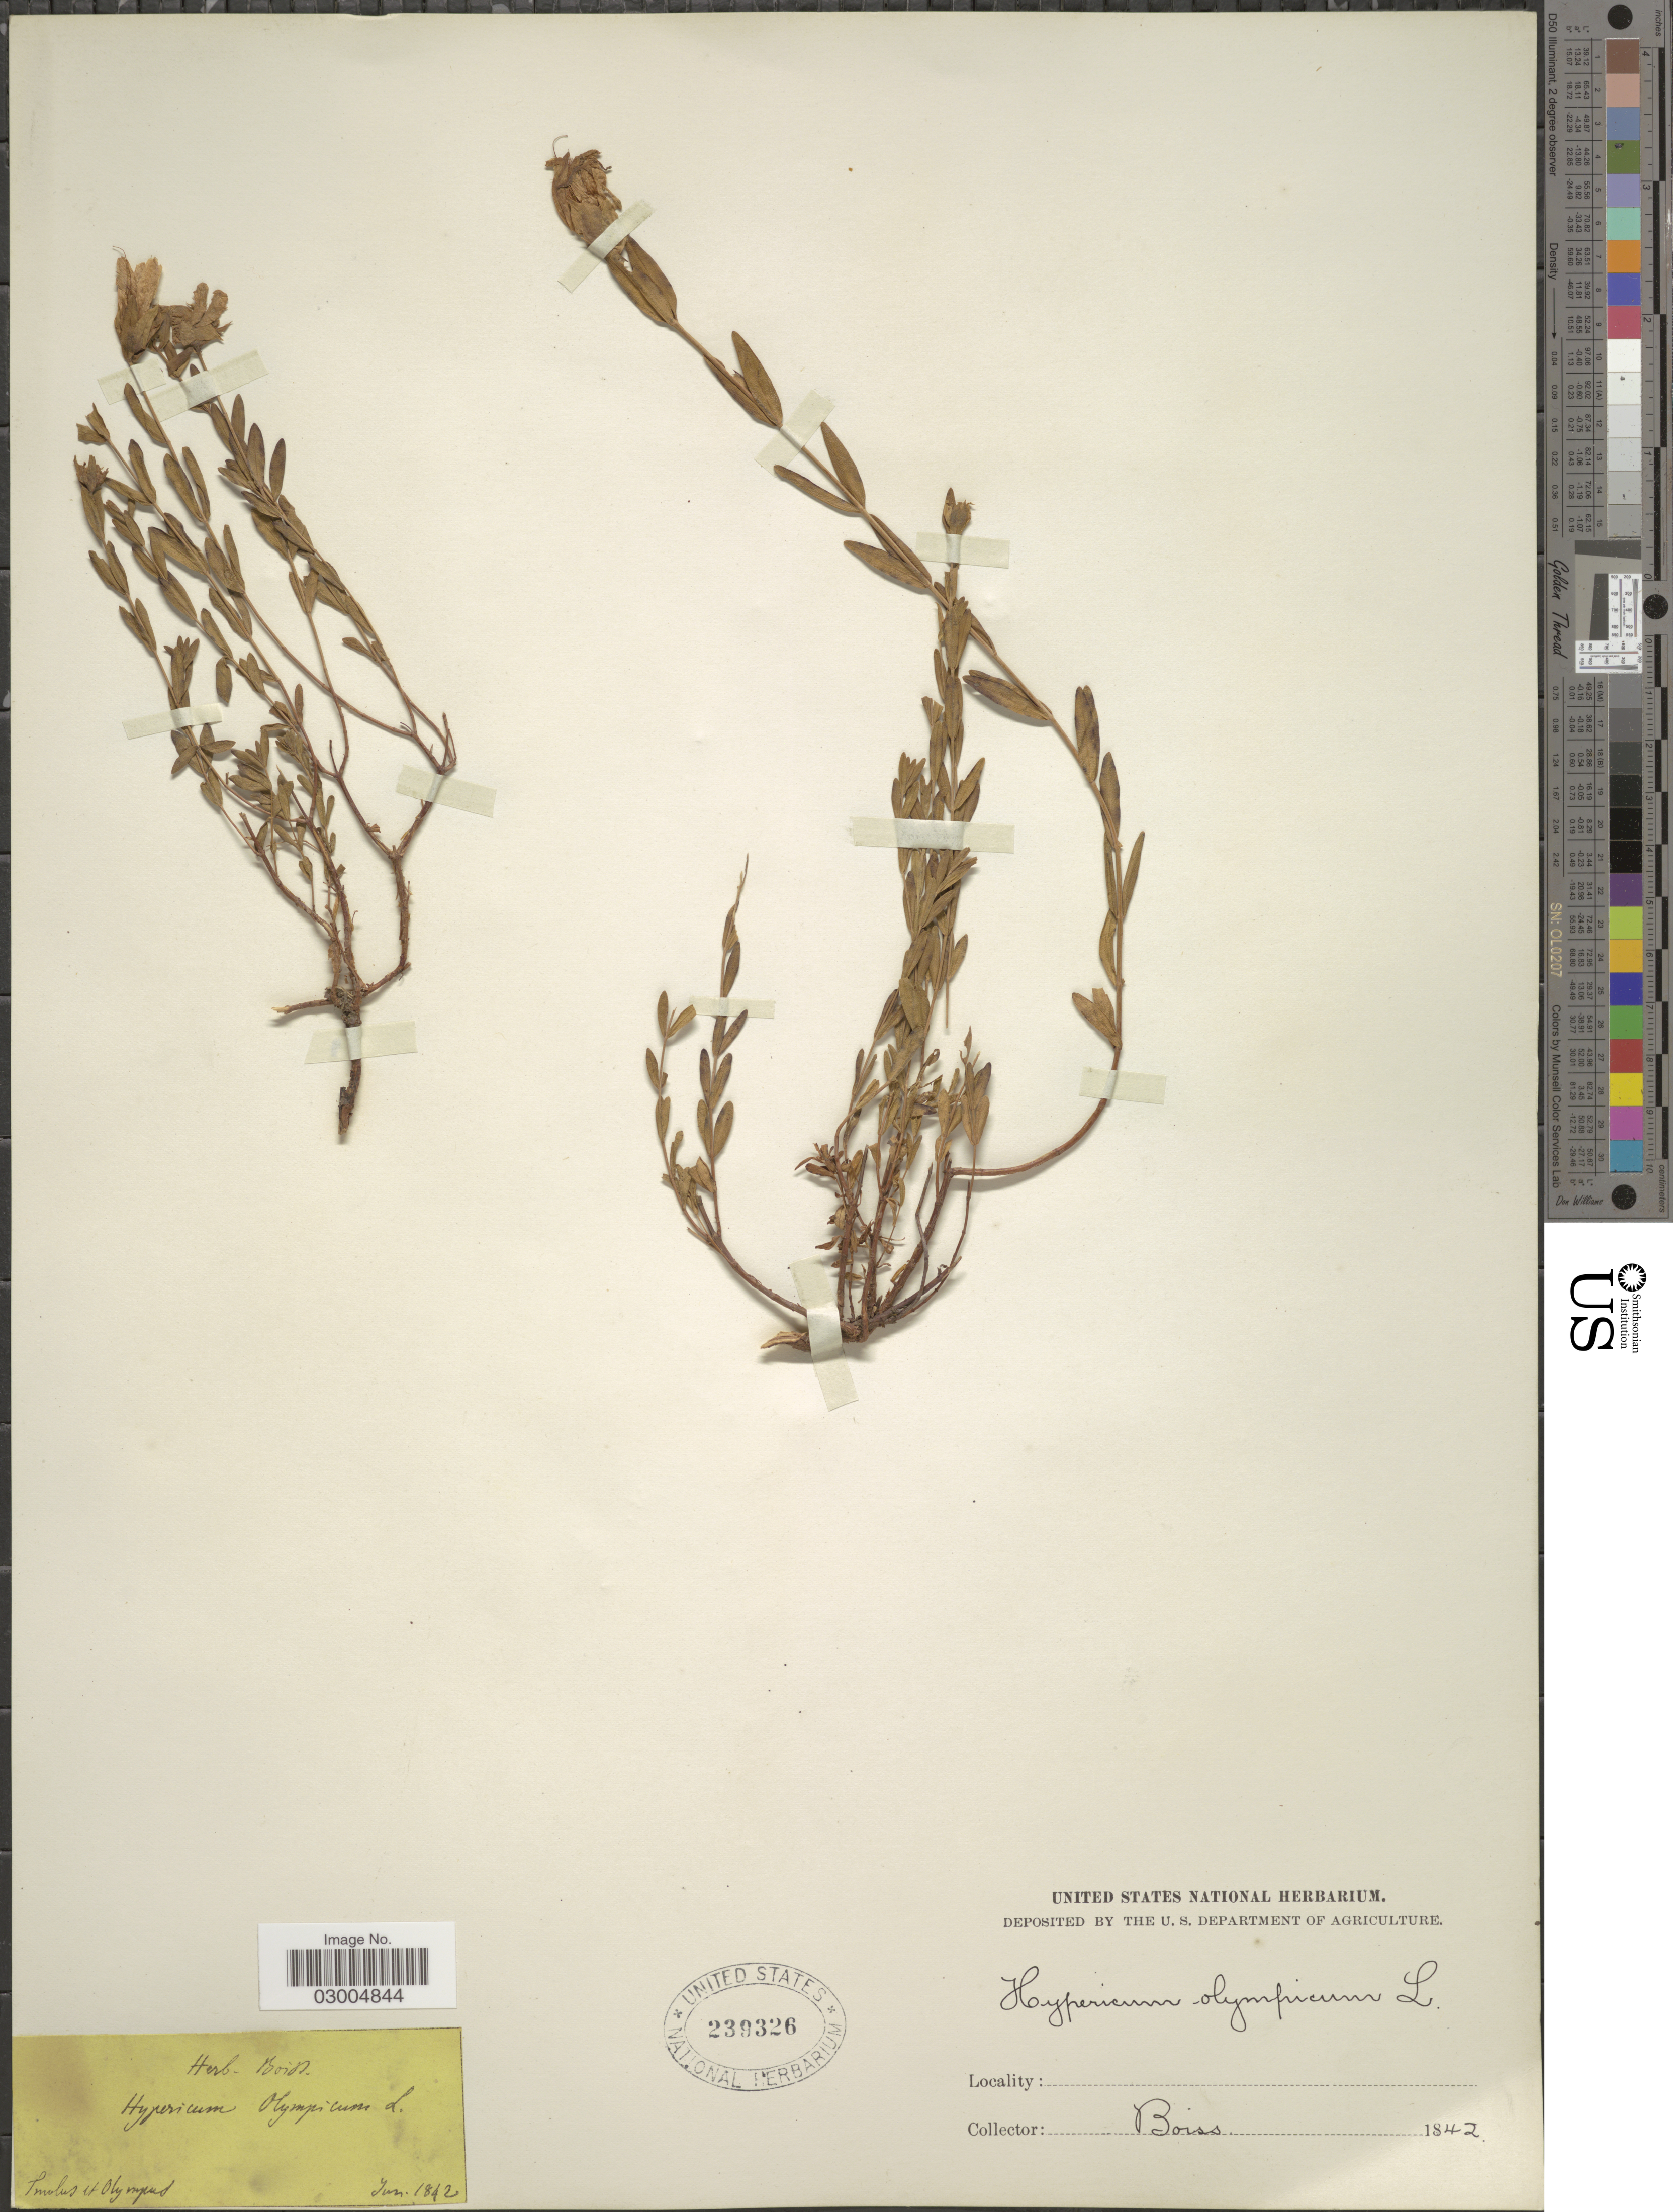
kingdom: Plantae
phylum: Tracheophyta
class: Magnoliopsida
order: Malpighiales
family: Hypericaceae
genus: Hypericum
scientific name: Hypericum olympicum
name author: L.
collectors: Boiss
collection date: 1842-01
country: Turkey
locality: Tmobus et Olympus.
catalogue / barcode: US 239326